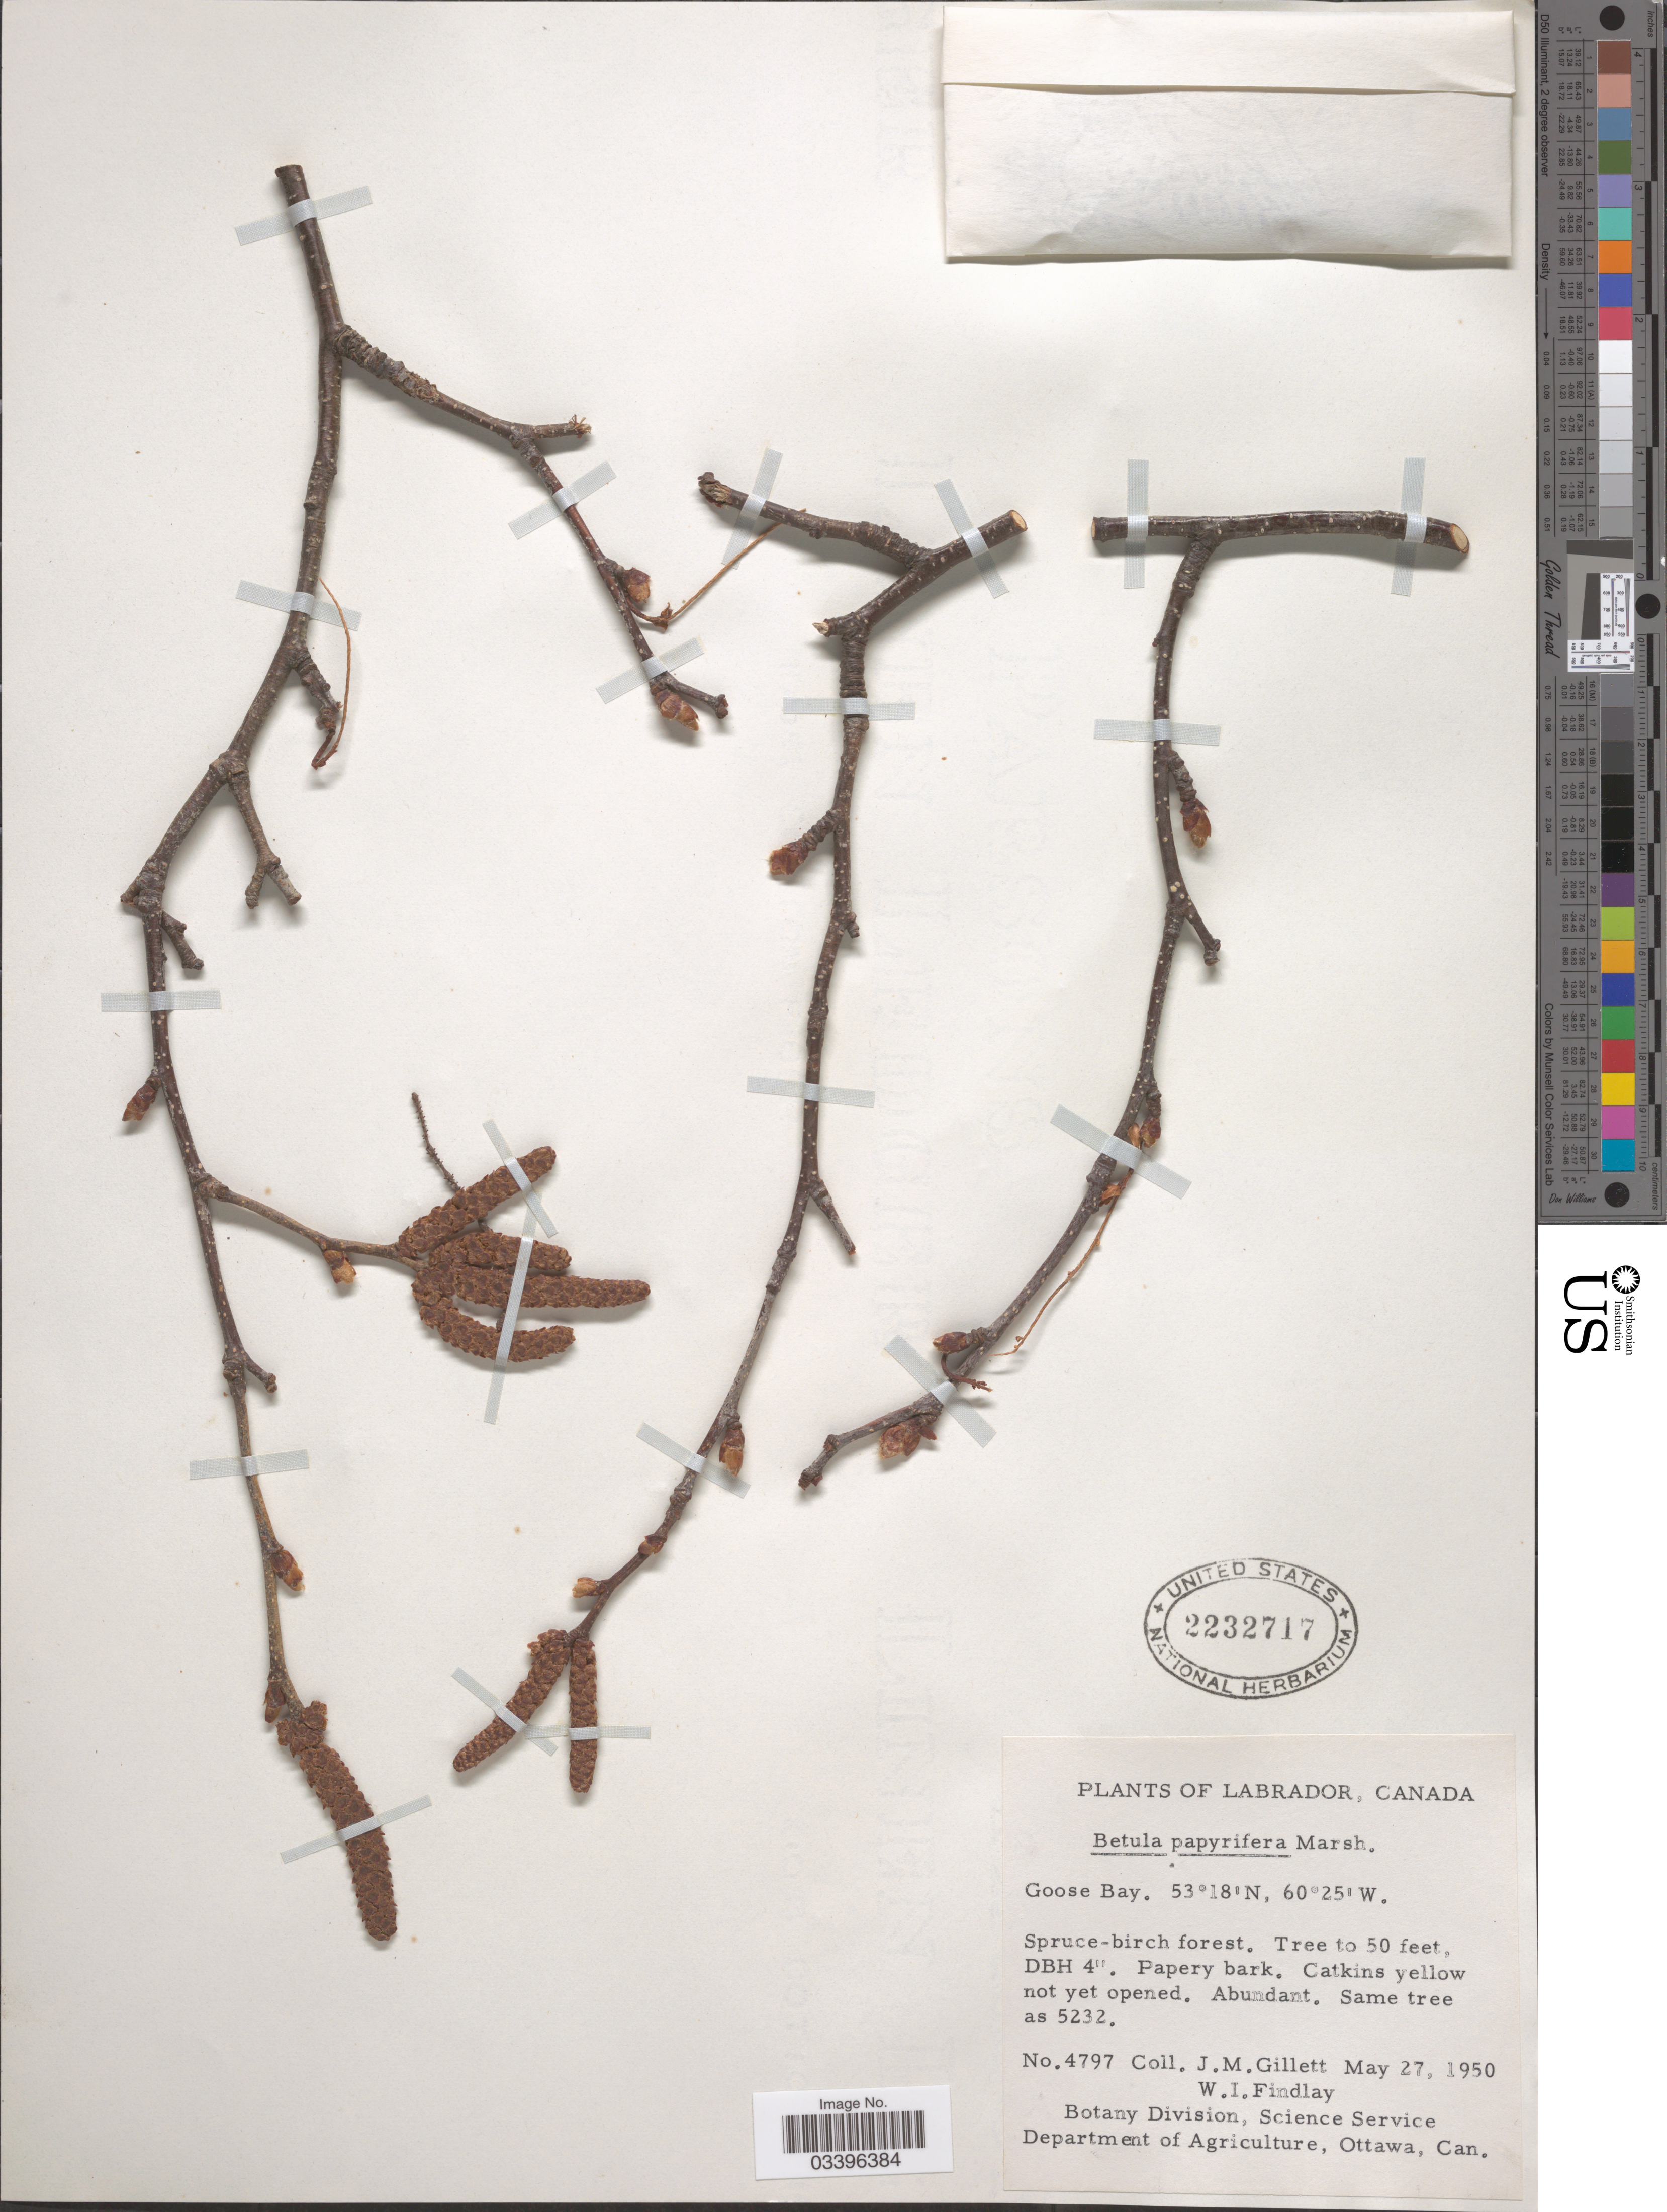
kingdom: Plantae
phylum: Tracheophyta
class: Magnoliopsida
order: Fagales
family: Betulaceae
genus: Betula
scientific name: Betula papyrifera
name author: Marshall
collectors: J. M. Gillett & W. Findlay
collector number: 4797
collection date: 1950-05-27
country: Canada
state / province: Newfoundland and Labrador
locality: Labrador. Goose Bay.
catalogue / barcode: US 2232717